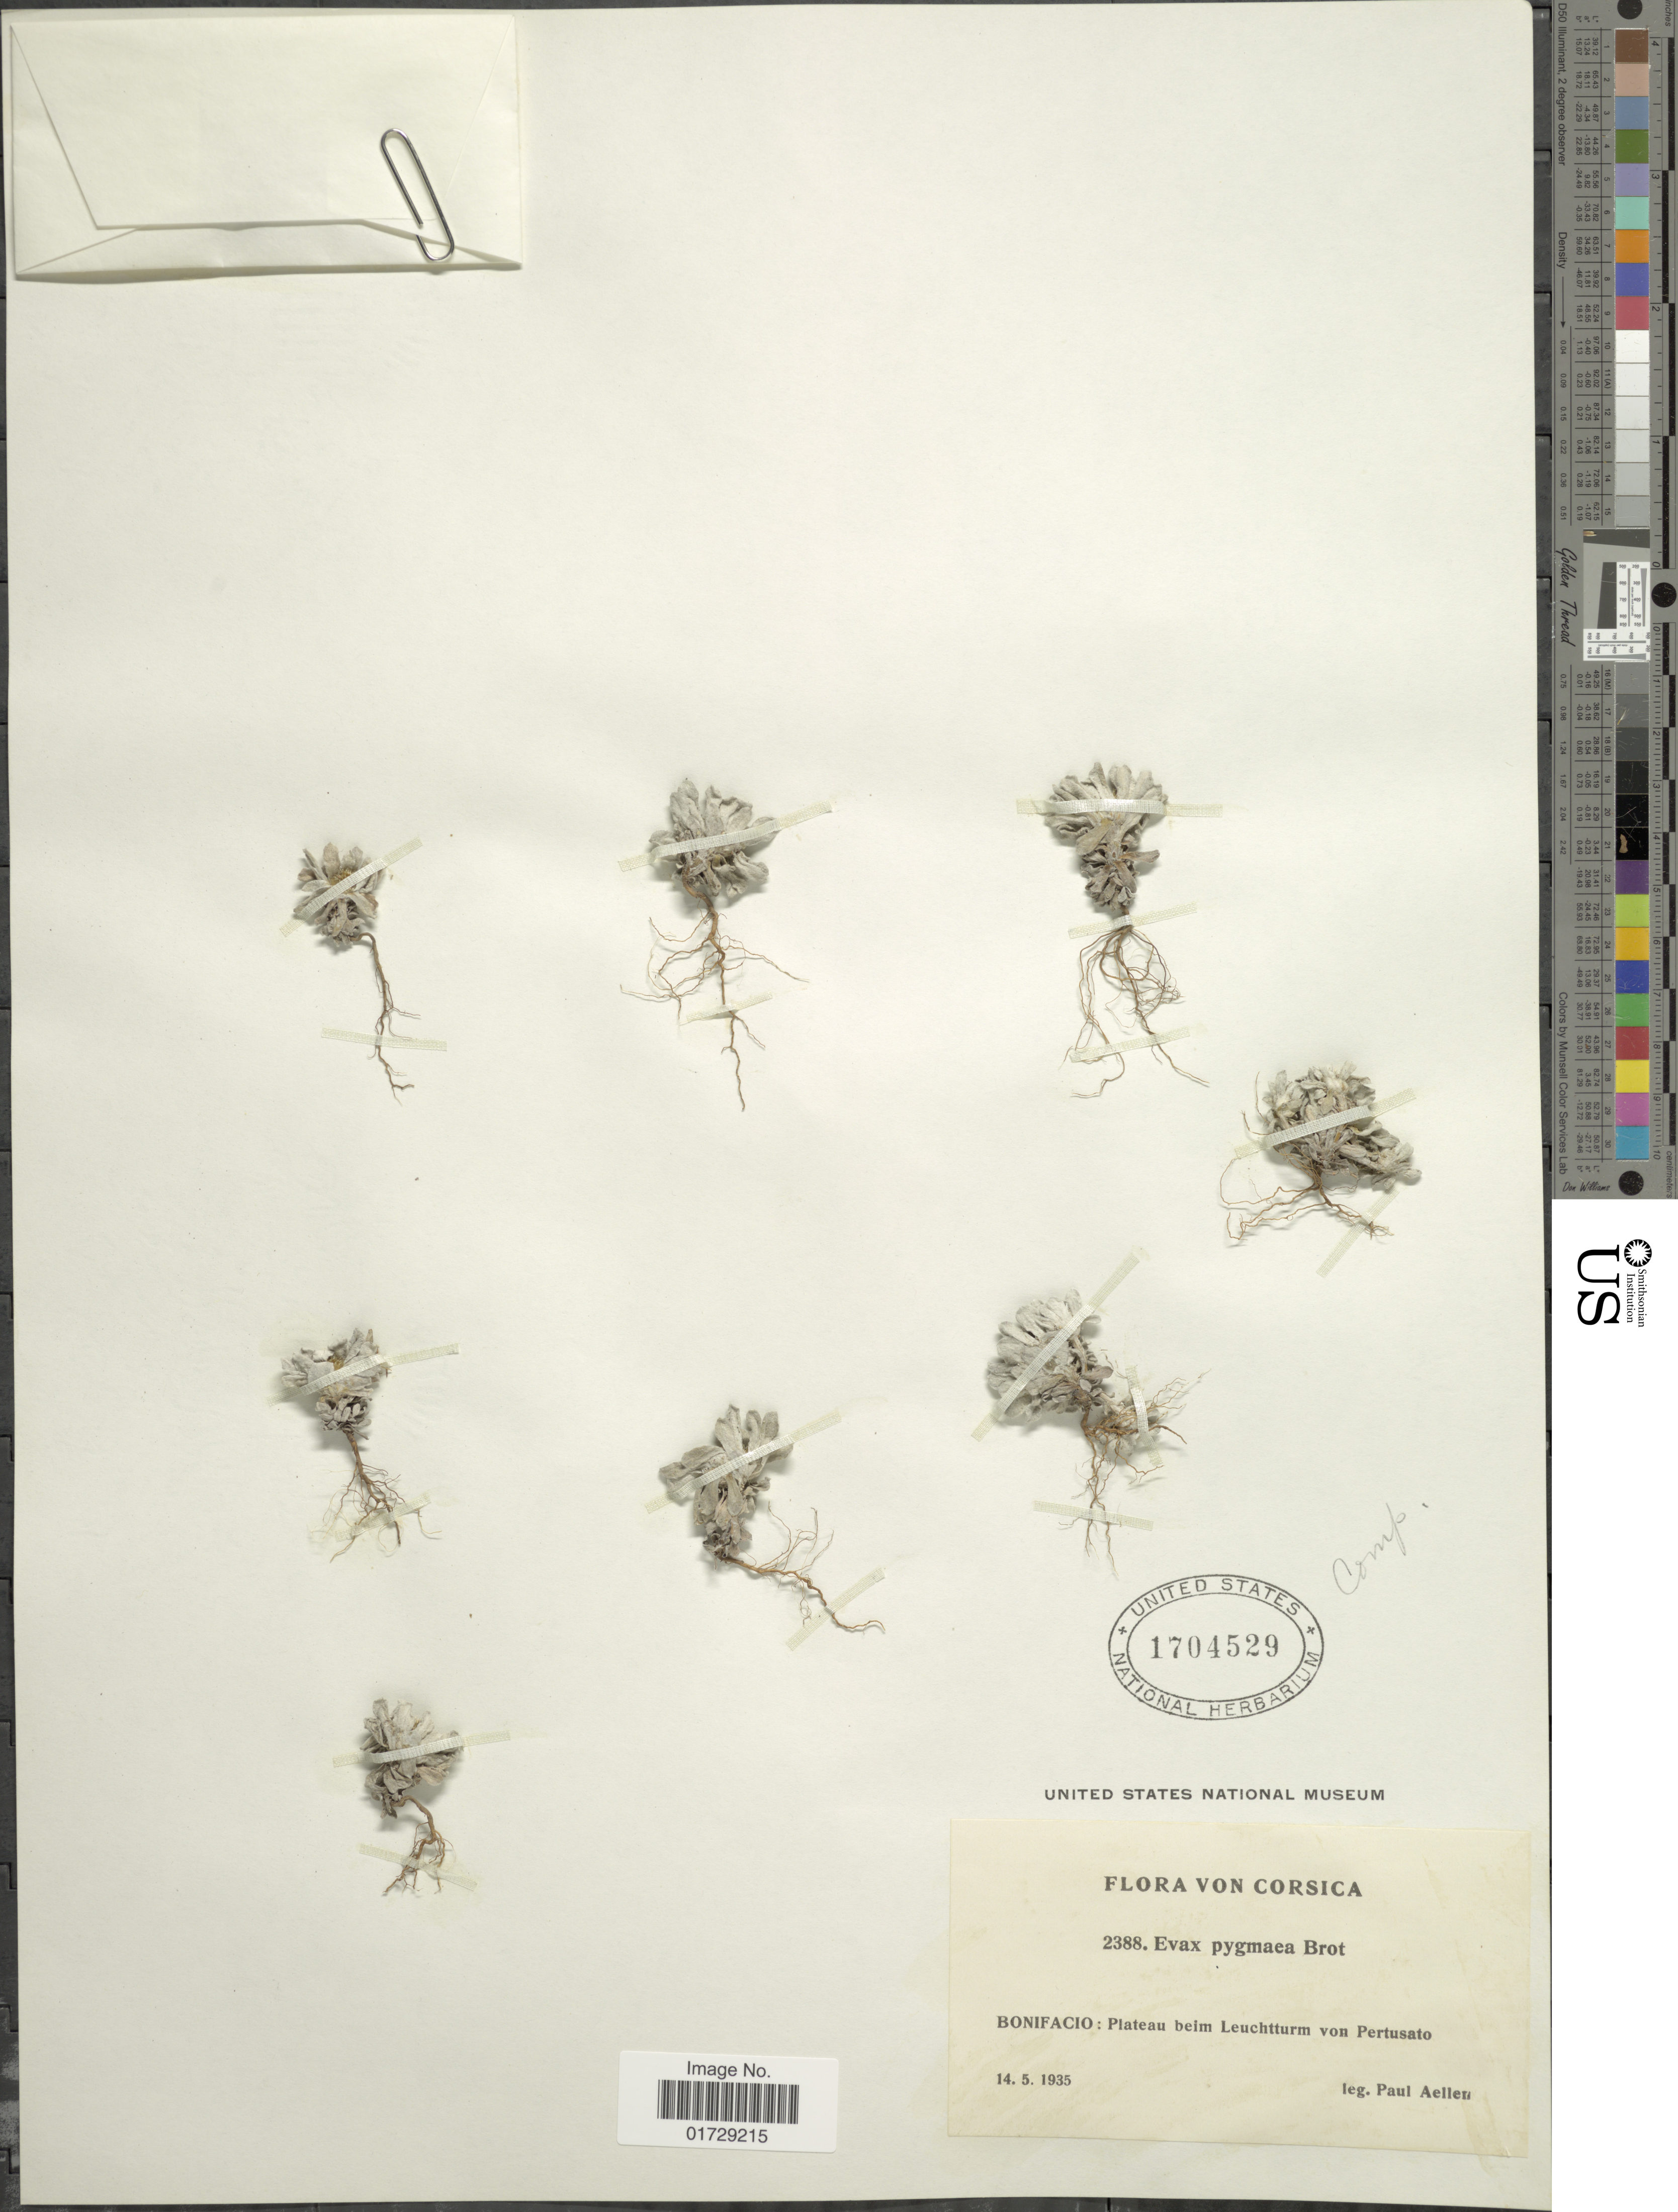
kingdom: Plantae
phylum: Tracheophyta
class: Magnoliopsida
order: Asterales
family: Asteraceae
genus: Evax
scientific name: Evax pygmaea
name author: (L.) Brot.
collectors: P. Aellen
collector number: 2388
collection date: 1935-05-14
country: France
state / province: Corsica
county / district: Corse-du-Sud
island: Corse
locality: Bonifacio: Plateau beim Leuchtturm von Pertusato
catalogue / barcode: US 1704529